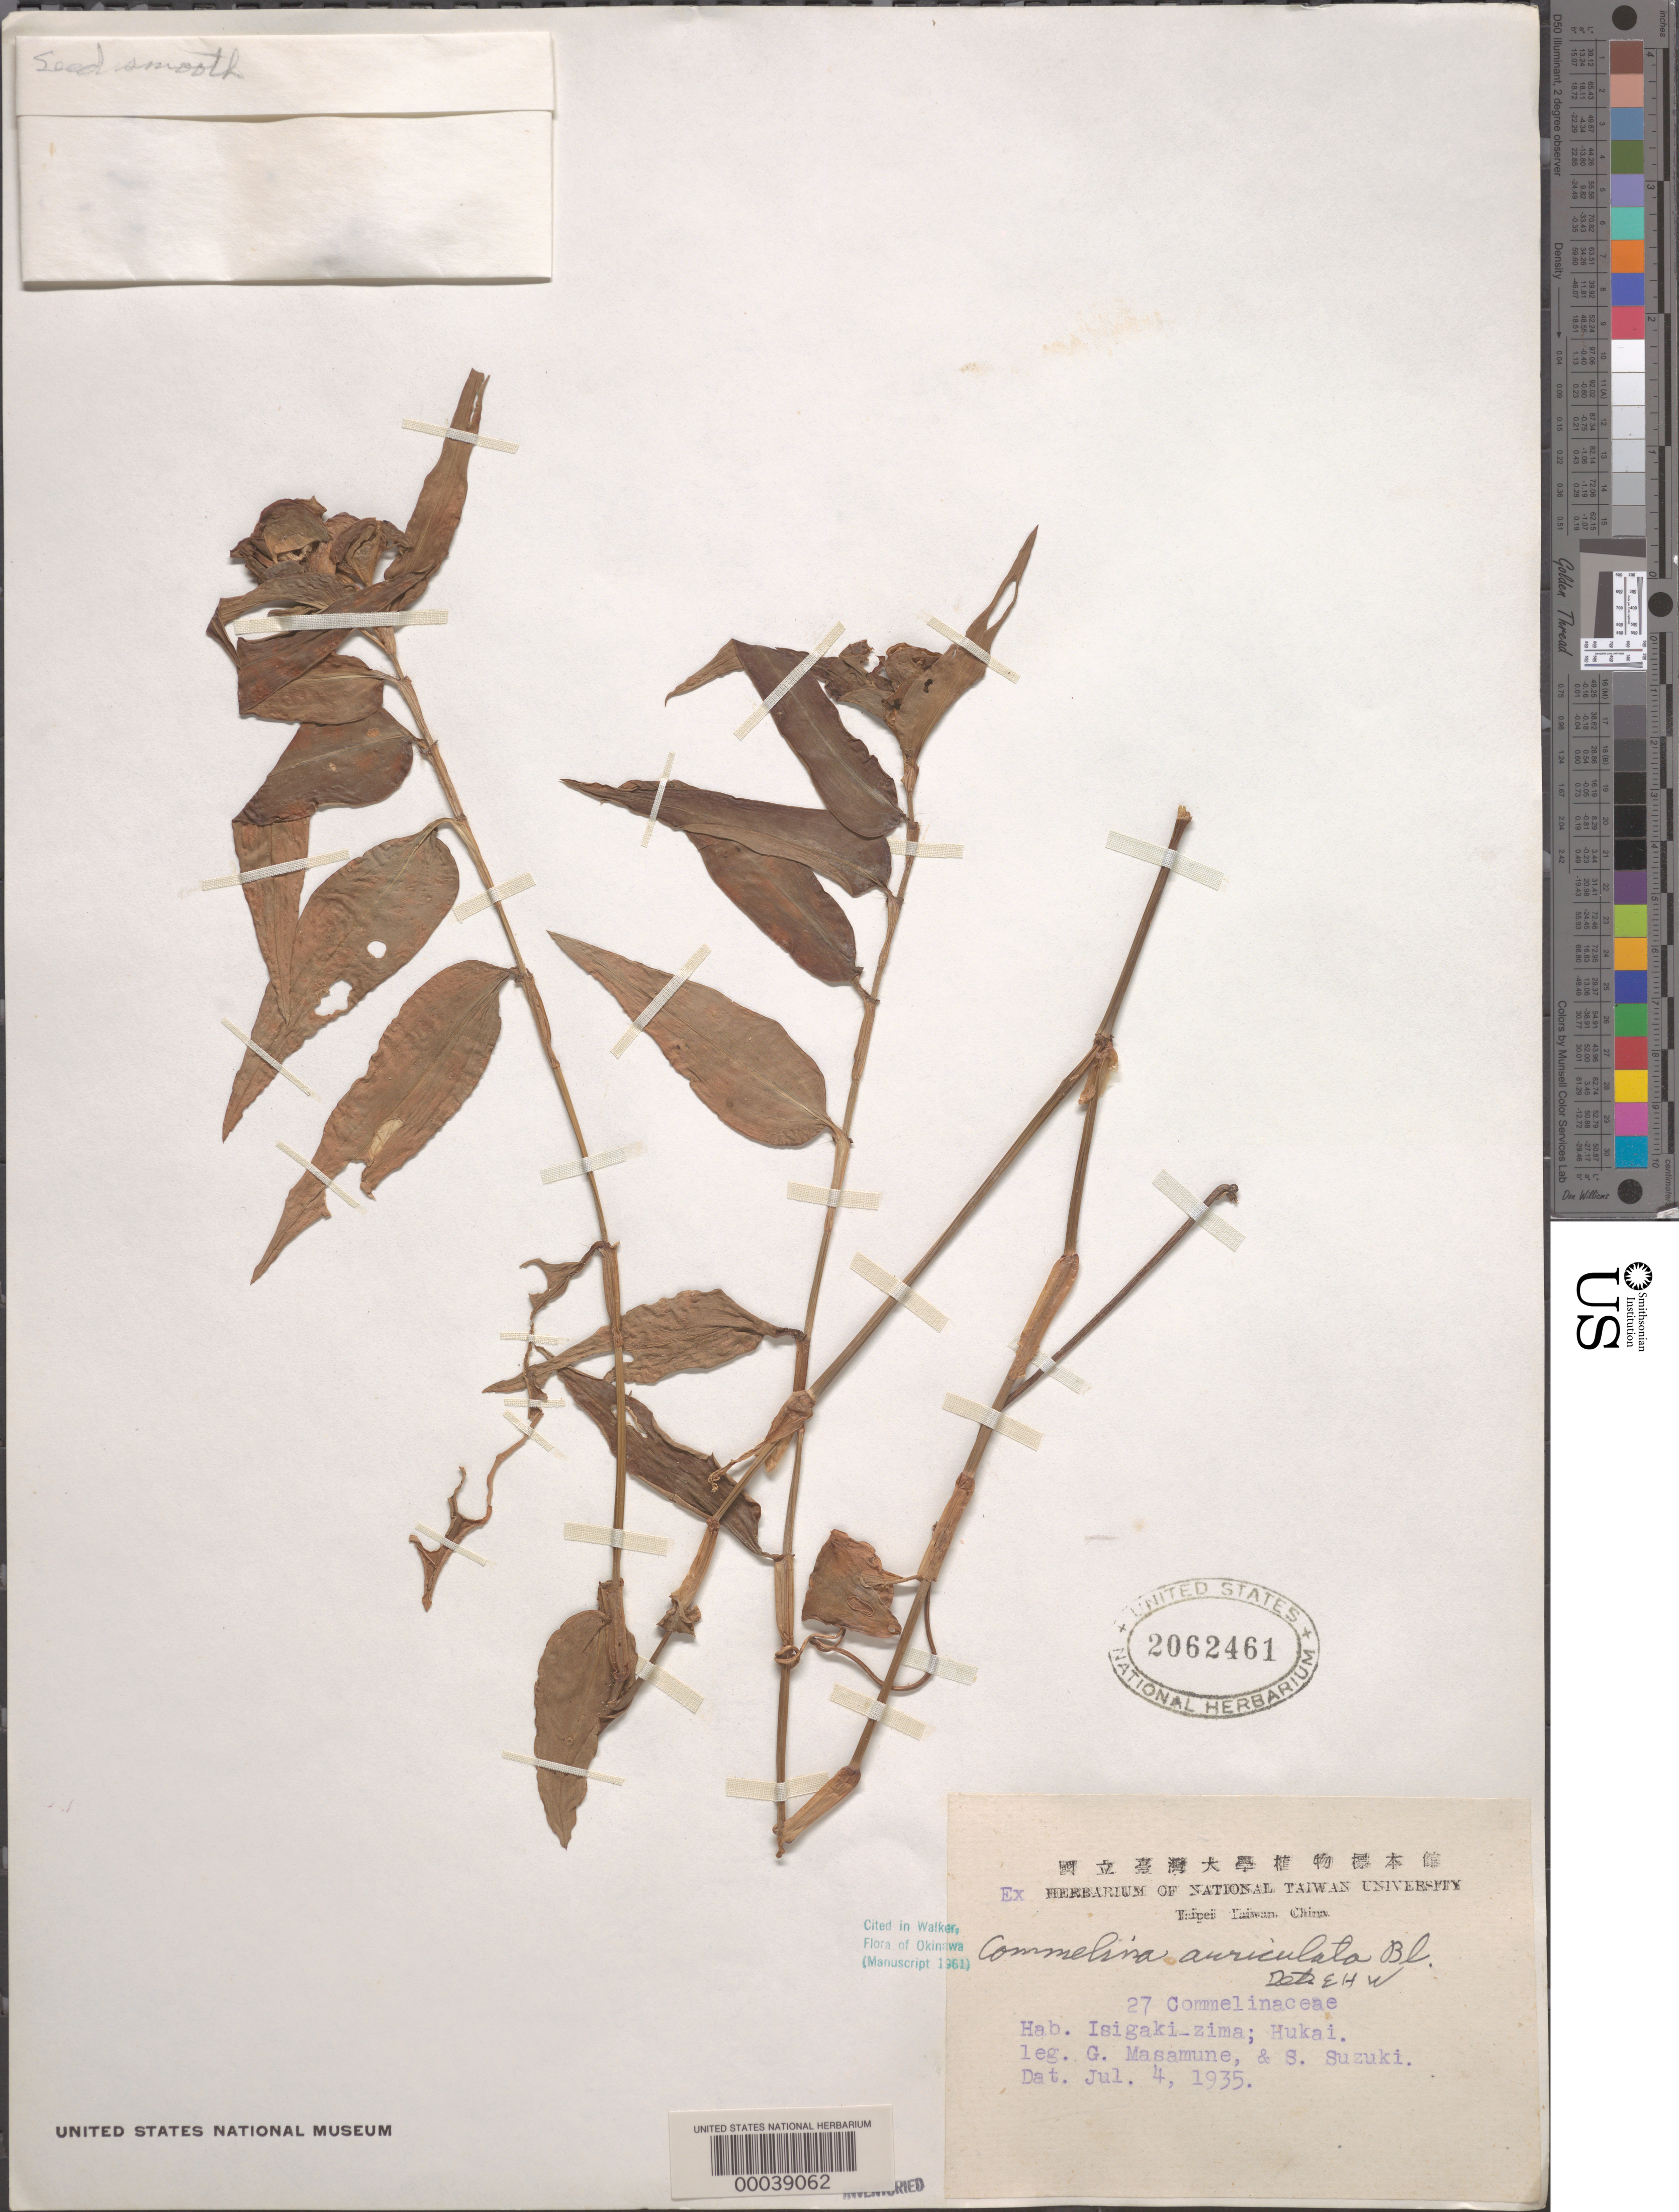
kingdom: Plantae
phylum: Tracheophyta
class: Liliopsida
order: Commelinales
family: Commelinaceae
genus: Commelina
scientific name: Commelina auriculata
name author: Blume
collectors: G. Masamune & S. Suzuki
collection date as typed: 04 Jul 1935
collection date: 1935-07-04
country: Japan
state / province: Okinawa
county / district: Okinawa Prefecture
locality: Isigaki-zima; hukai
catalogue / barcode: US 2062461